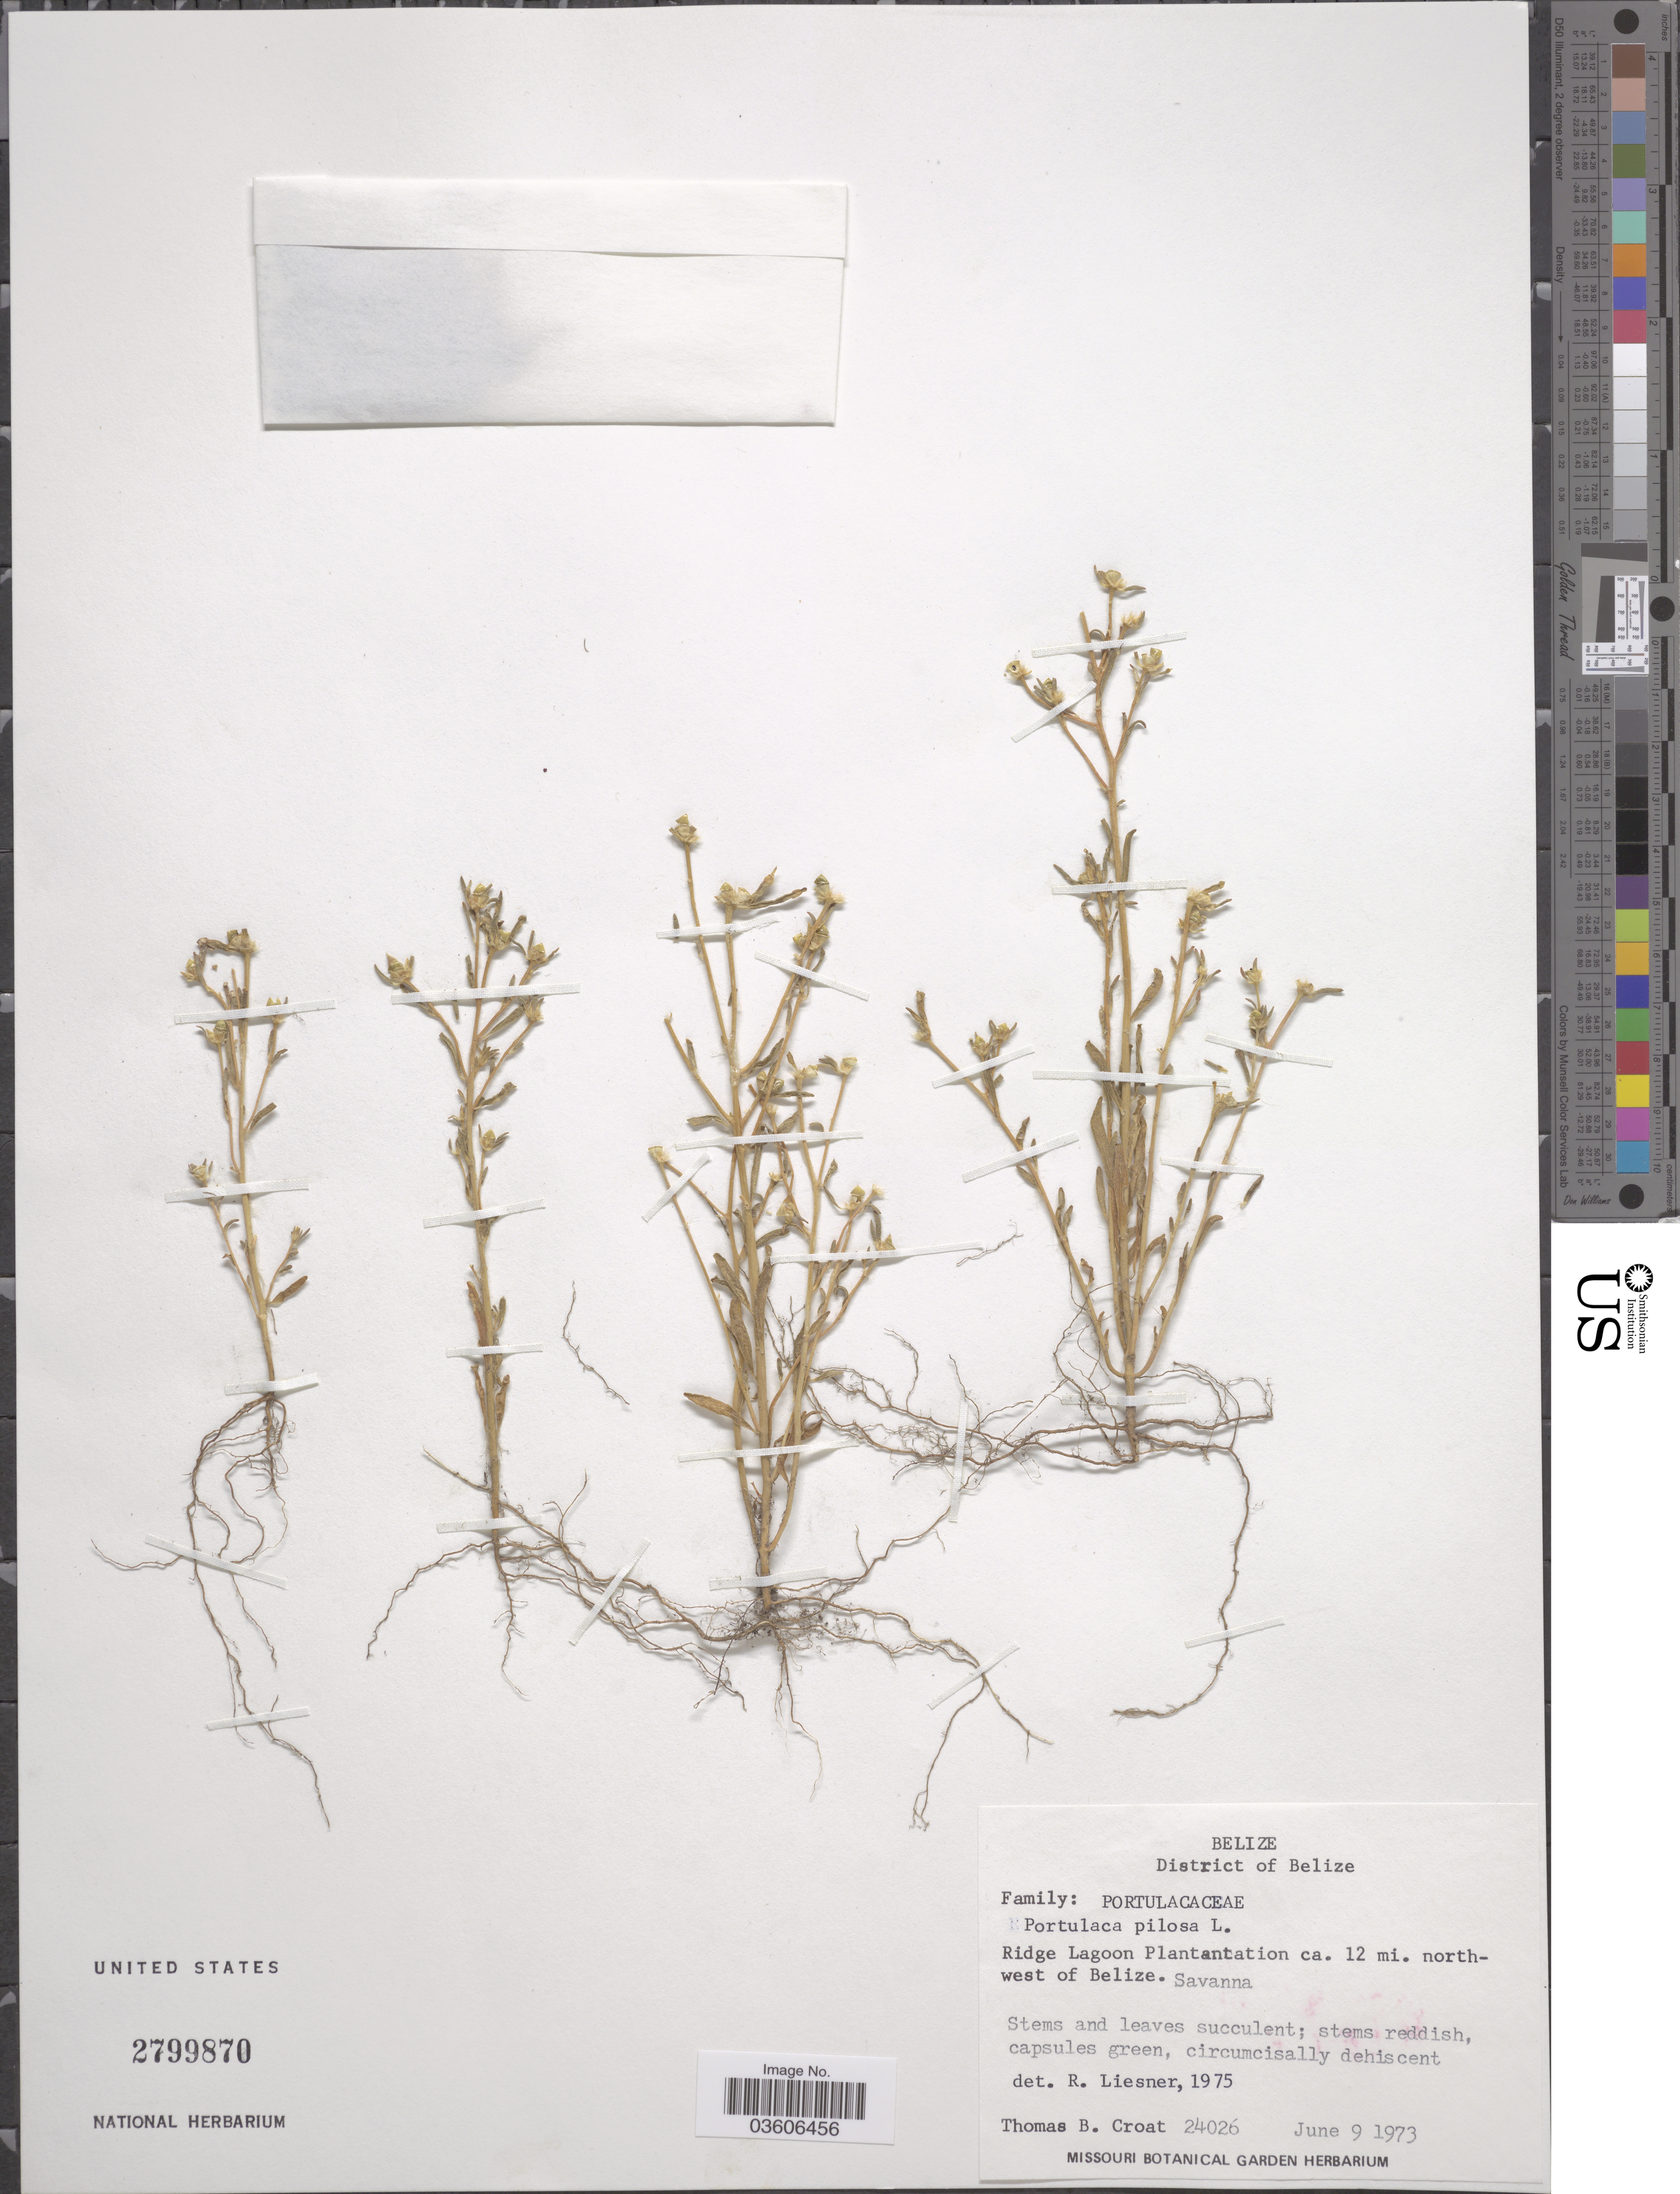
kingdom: Plantae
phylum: Tracheophyta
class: Magnoliopsida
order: Caryophyllales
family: Portulacaceae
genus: Portulaca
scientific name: Portulaca pilosa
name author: L.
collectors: T. B. Croat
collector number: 24026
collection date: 1973-06-09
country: Belize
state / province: Belize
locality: District of Belize. Ridge Lagoon Plantantation ca. 12 mi. northwest of Belize. Savanna.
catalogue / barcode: US 2799870